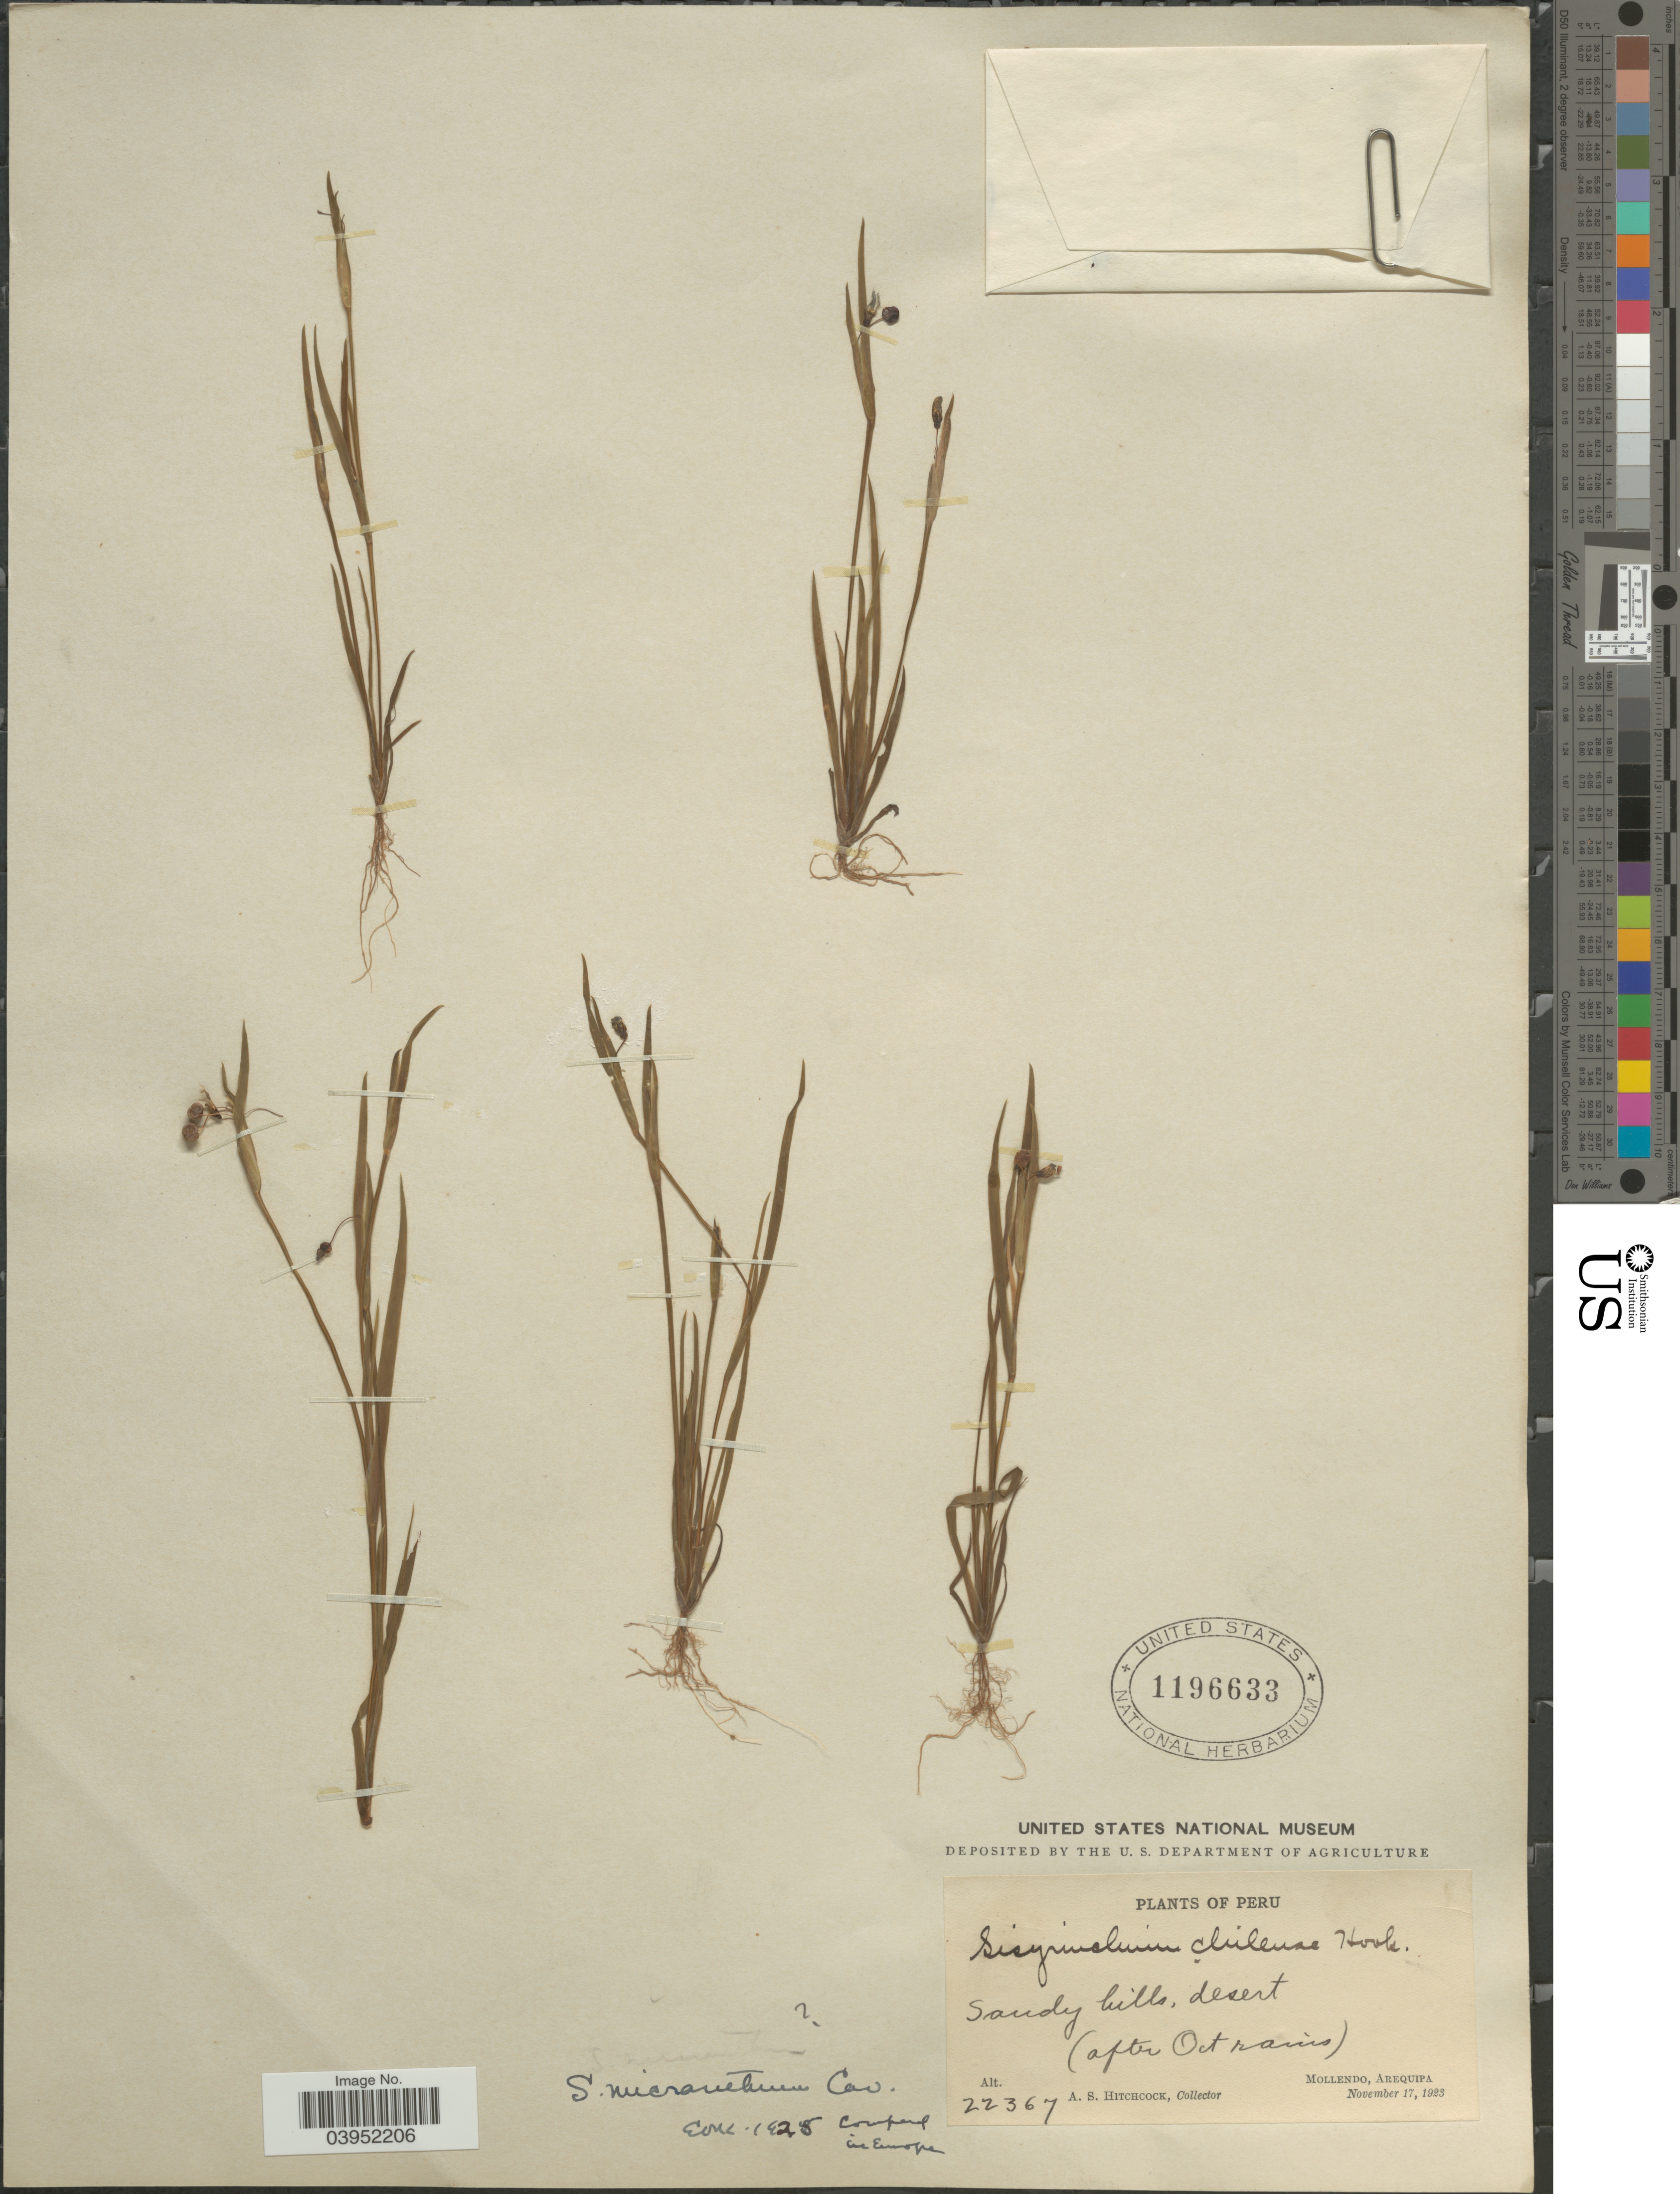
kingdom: Plantae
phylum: Tracheophyta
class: Liliopsida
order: Asparagales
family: Iridaceae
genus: Sisyrinchium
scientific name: Sisyrinchium micranthum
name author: Cav.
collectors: A. S. Hitchcock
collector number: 22367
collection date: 1923-11-17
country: Peru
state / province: Arequipa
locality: Mollendo.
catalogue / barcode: US 1196633